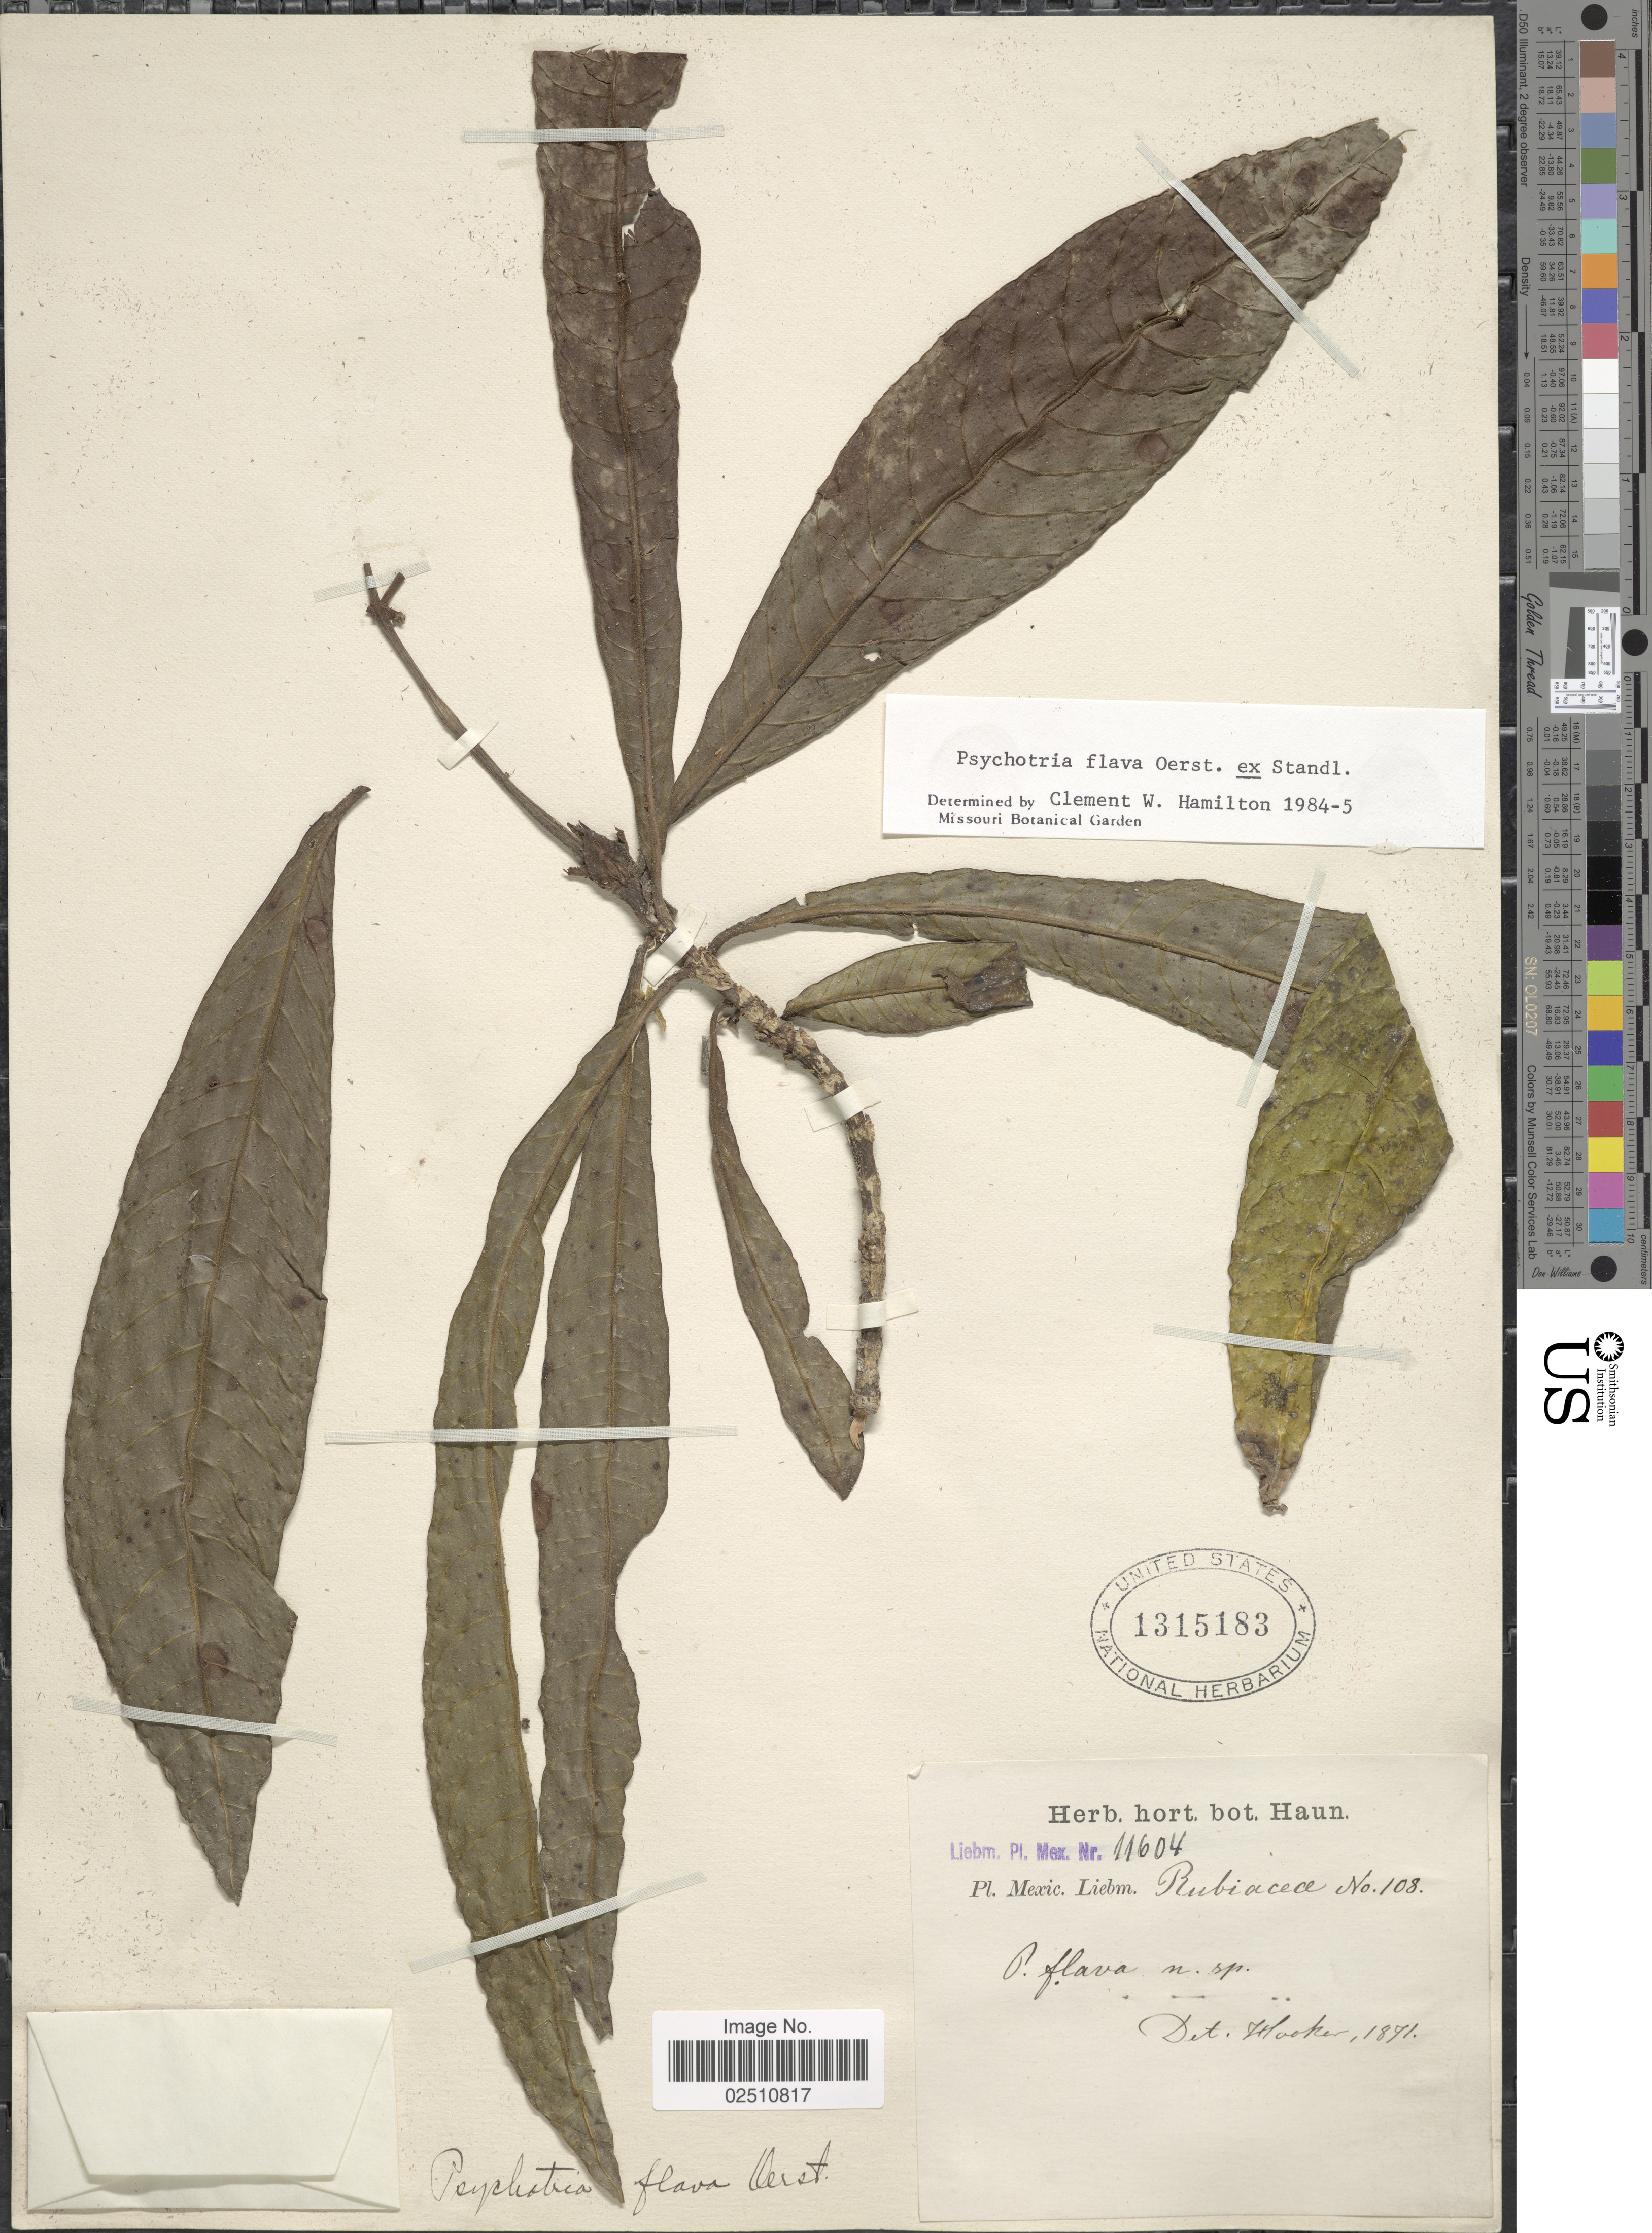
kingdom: Plantae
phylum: Tracheophyta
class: Magnoliopsida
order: Gentianales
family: Rubiaceae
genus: Psychotria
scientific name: Psychotria flava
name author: Oerst. ex Standl.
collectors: Liebmann, --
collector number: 11604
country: Mexico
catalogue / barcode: US 1315183